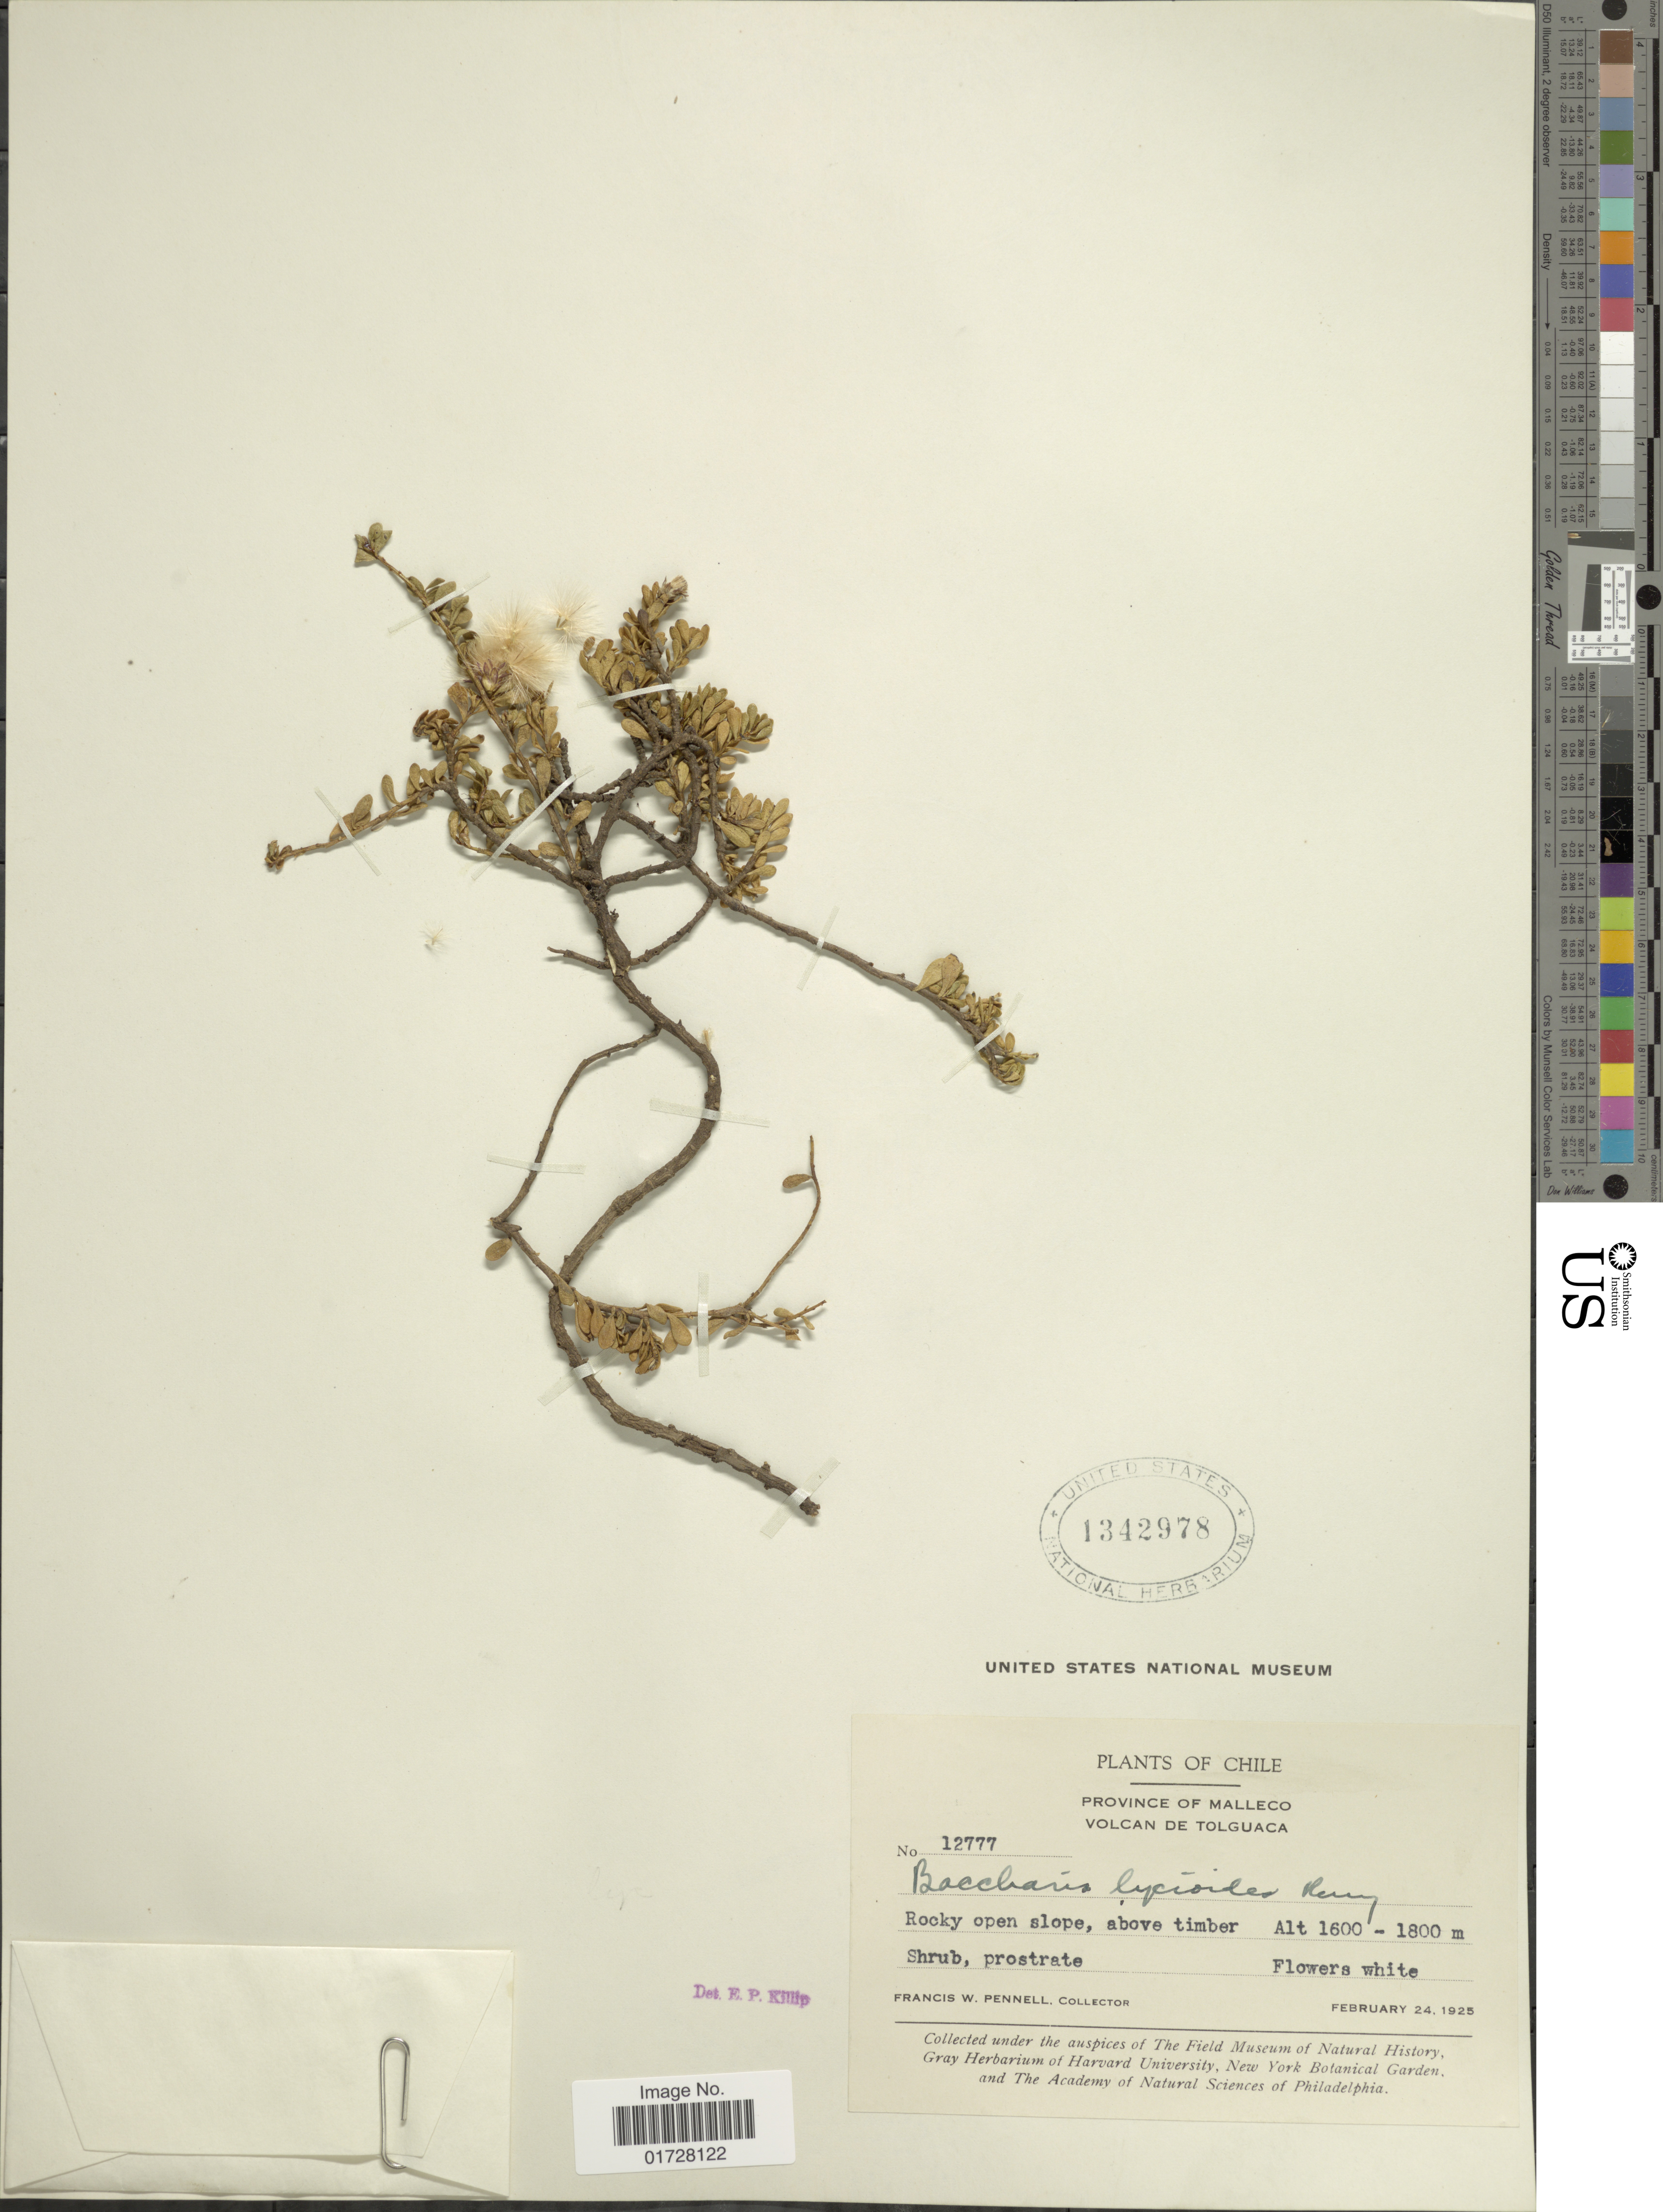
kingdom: Plantae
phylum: Tracheophyta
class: Magnoliopsida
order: Asterales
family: Asteraceae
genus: Baccharis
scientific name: Baccharis lycioides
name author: J. Rémy in Gay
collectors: F. W. Pennell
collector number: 12777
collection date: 1925-02-24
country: Chile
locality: Province of Malleco, Volcan de Tolguaca, above timber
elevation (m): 1600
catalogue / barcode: US 1342978